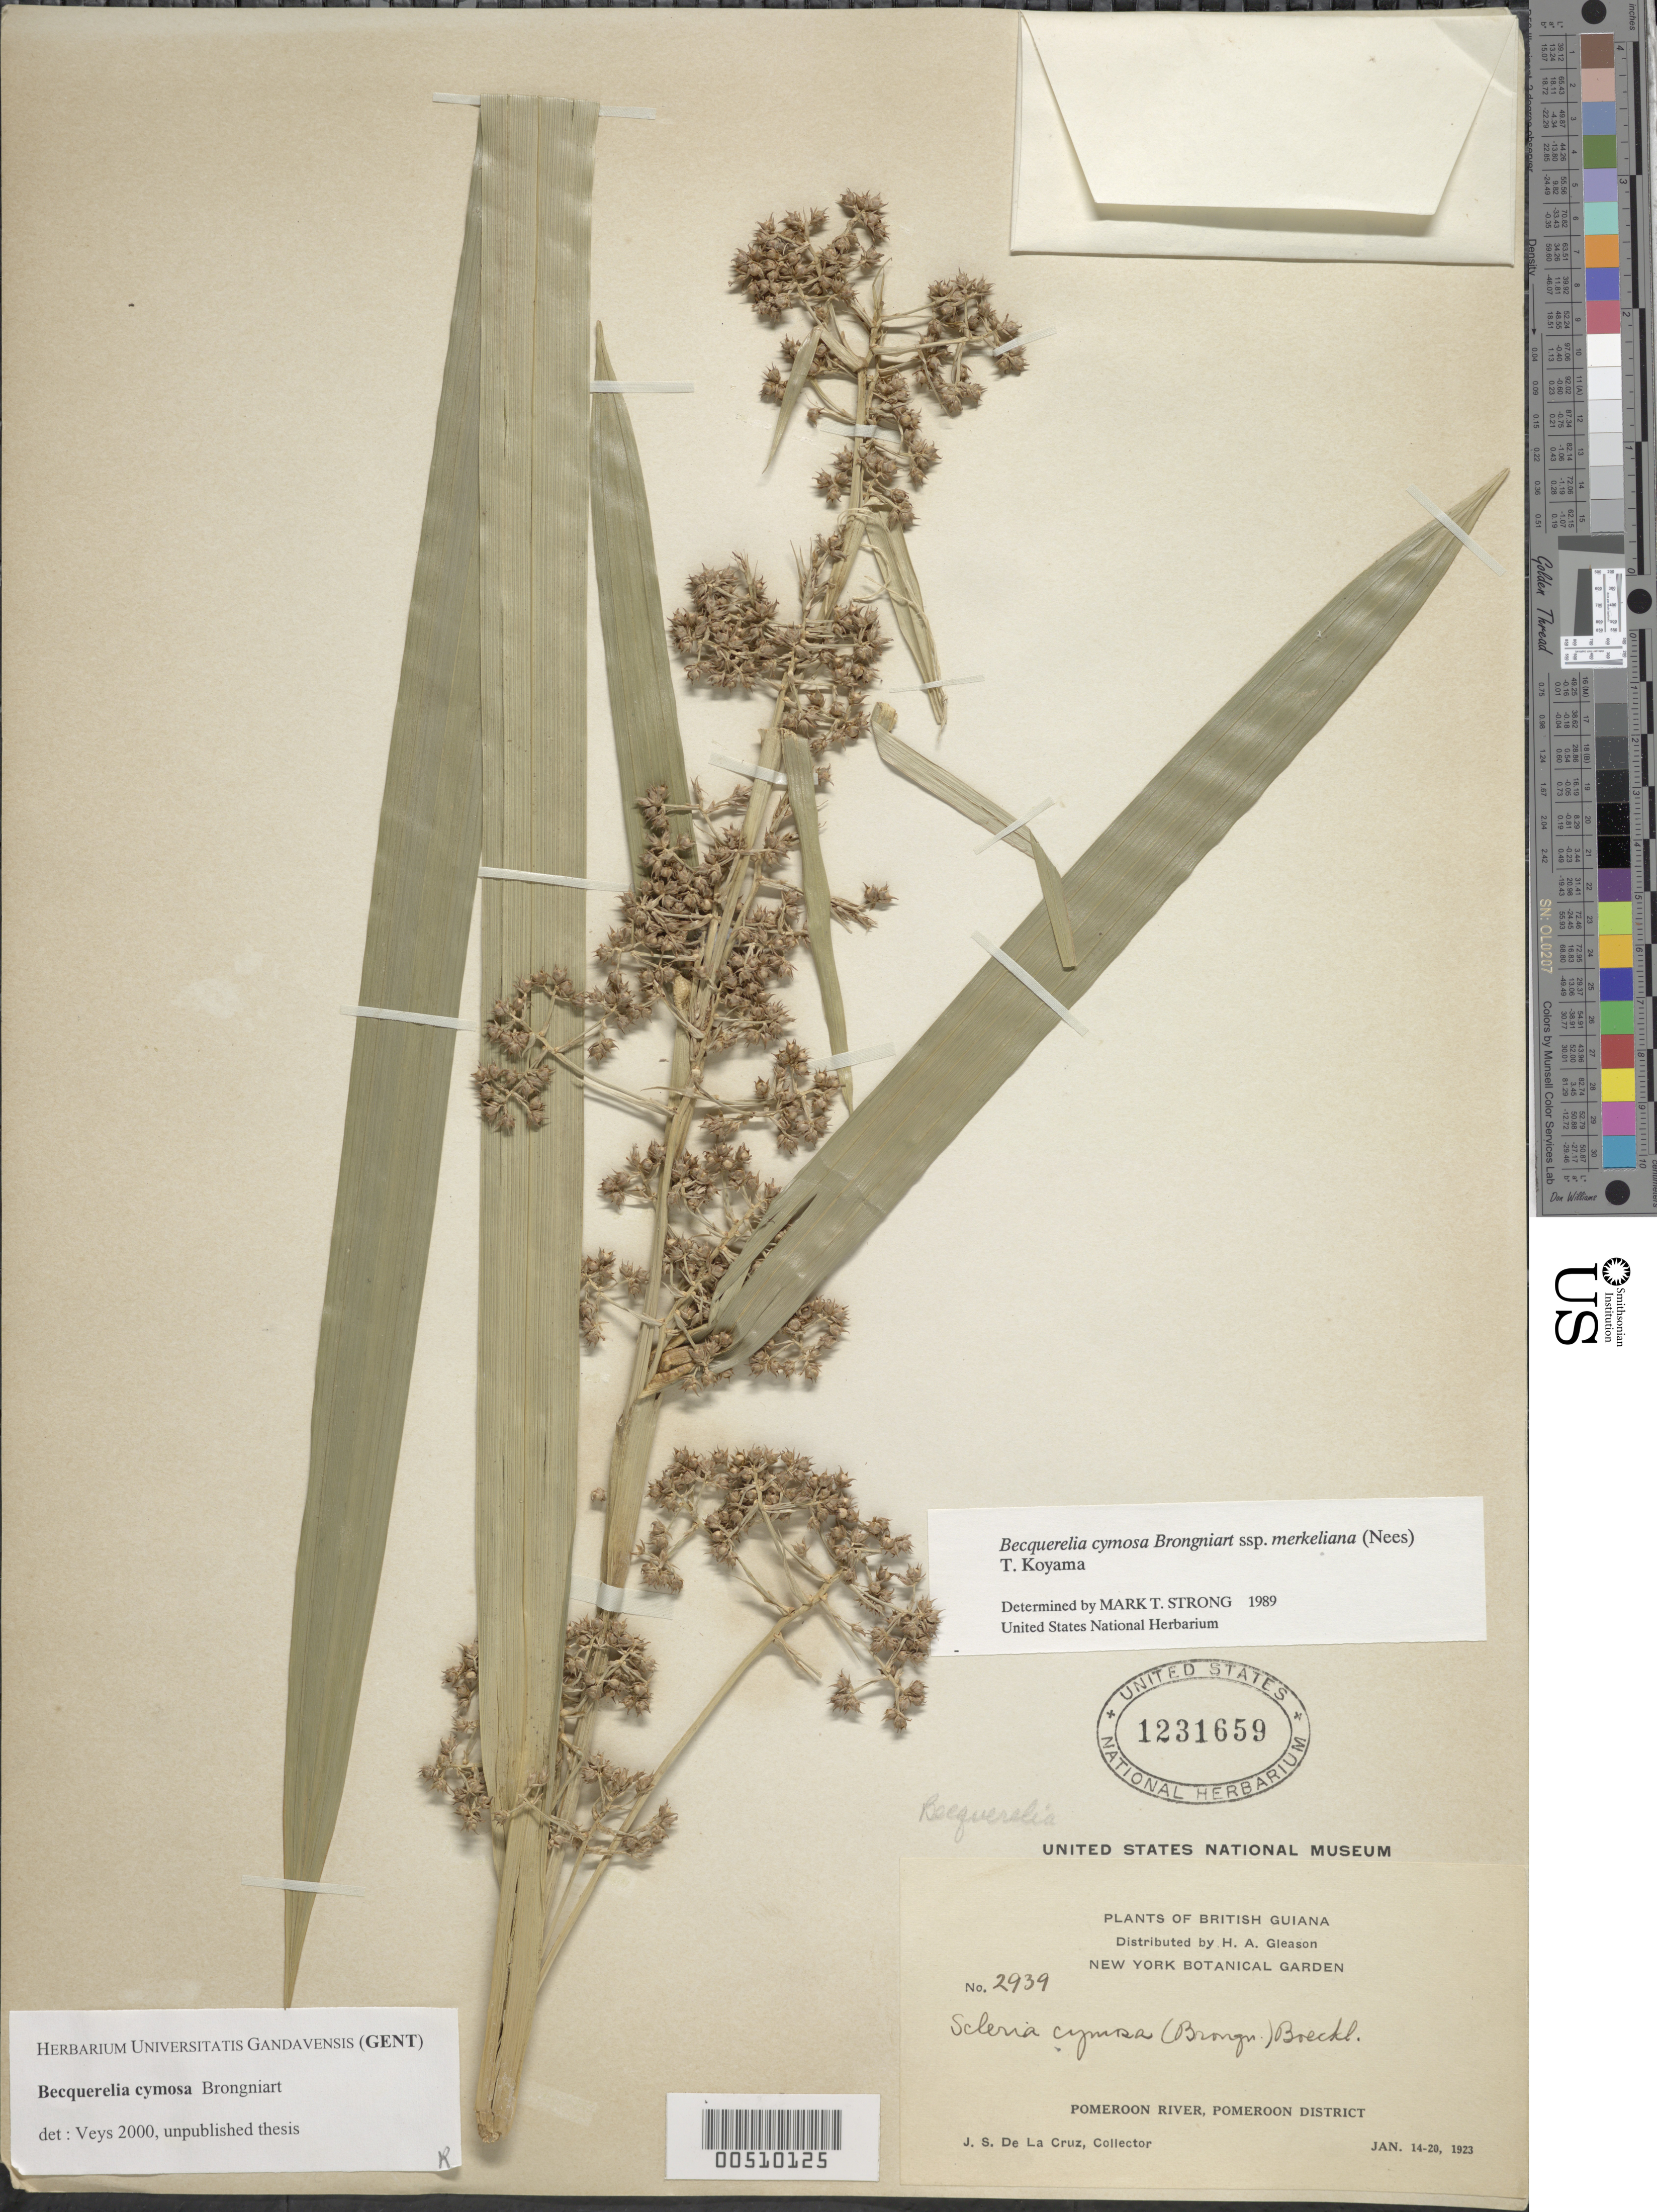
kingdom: Plantae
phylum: Tracheophyta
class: Liliopsida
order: Poales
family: Cyperaceae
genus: Becquerelia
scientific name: Becquerelia cymosa subsp. merkeliana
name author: (Nees) T. Koyama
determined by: Strong, M. T., (US), Smithsonian Institution - National Museum of Natural History (UNITED STATES)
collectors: J. S. de la Cruz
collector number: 2939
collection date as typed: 14 Jan 1923 to 20 Jan 1923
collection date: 1923-01-14/1923-01-20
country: Guyana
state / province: Pomeroon-Supenaam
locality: Pomeroon River.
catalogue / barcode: US 1231659